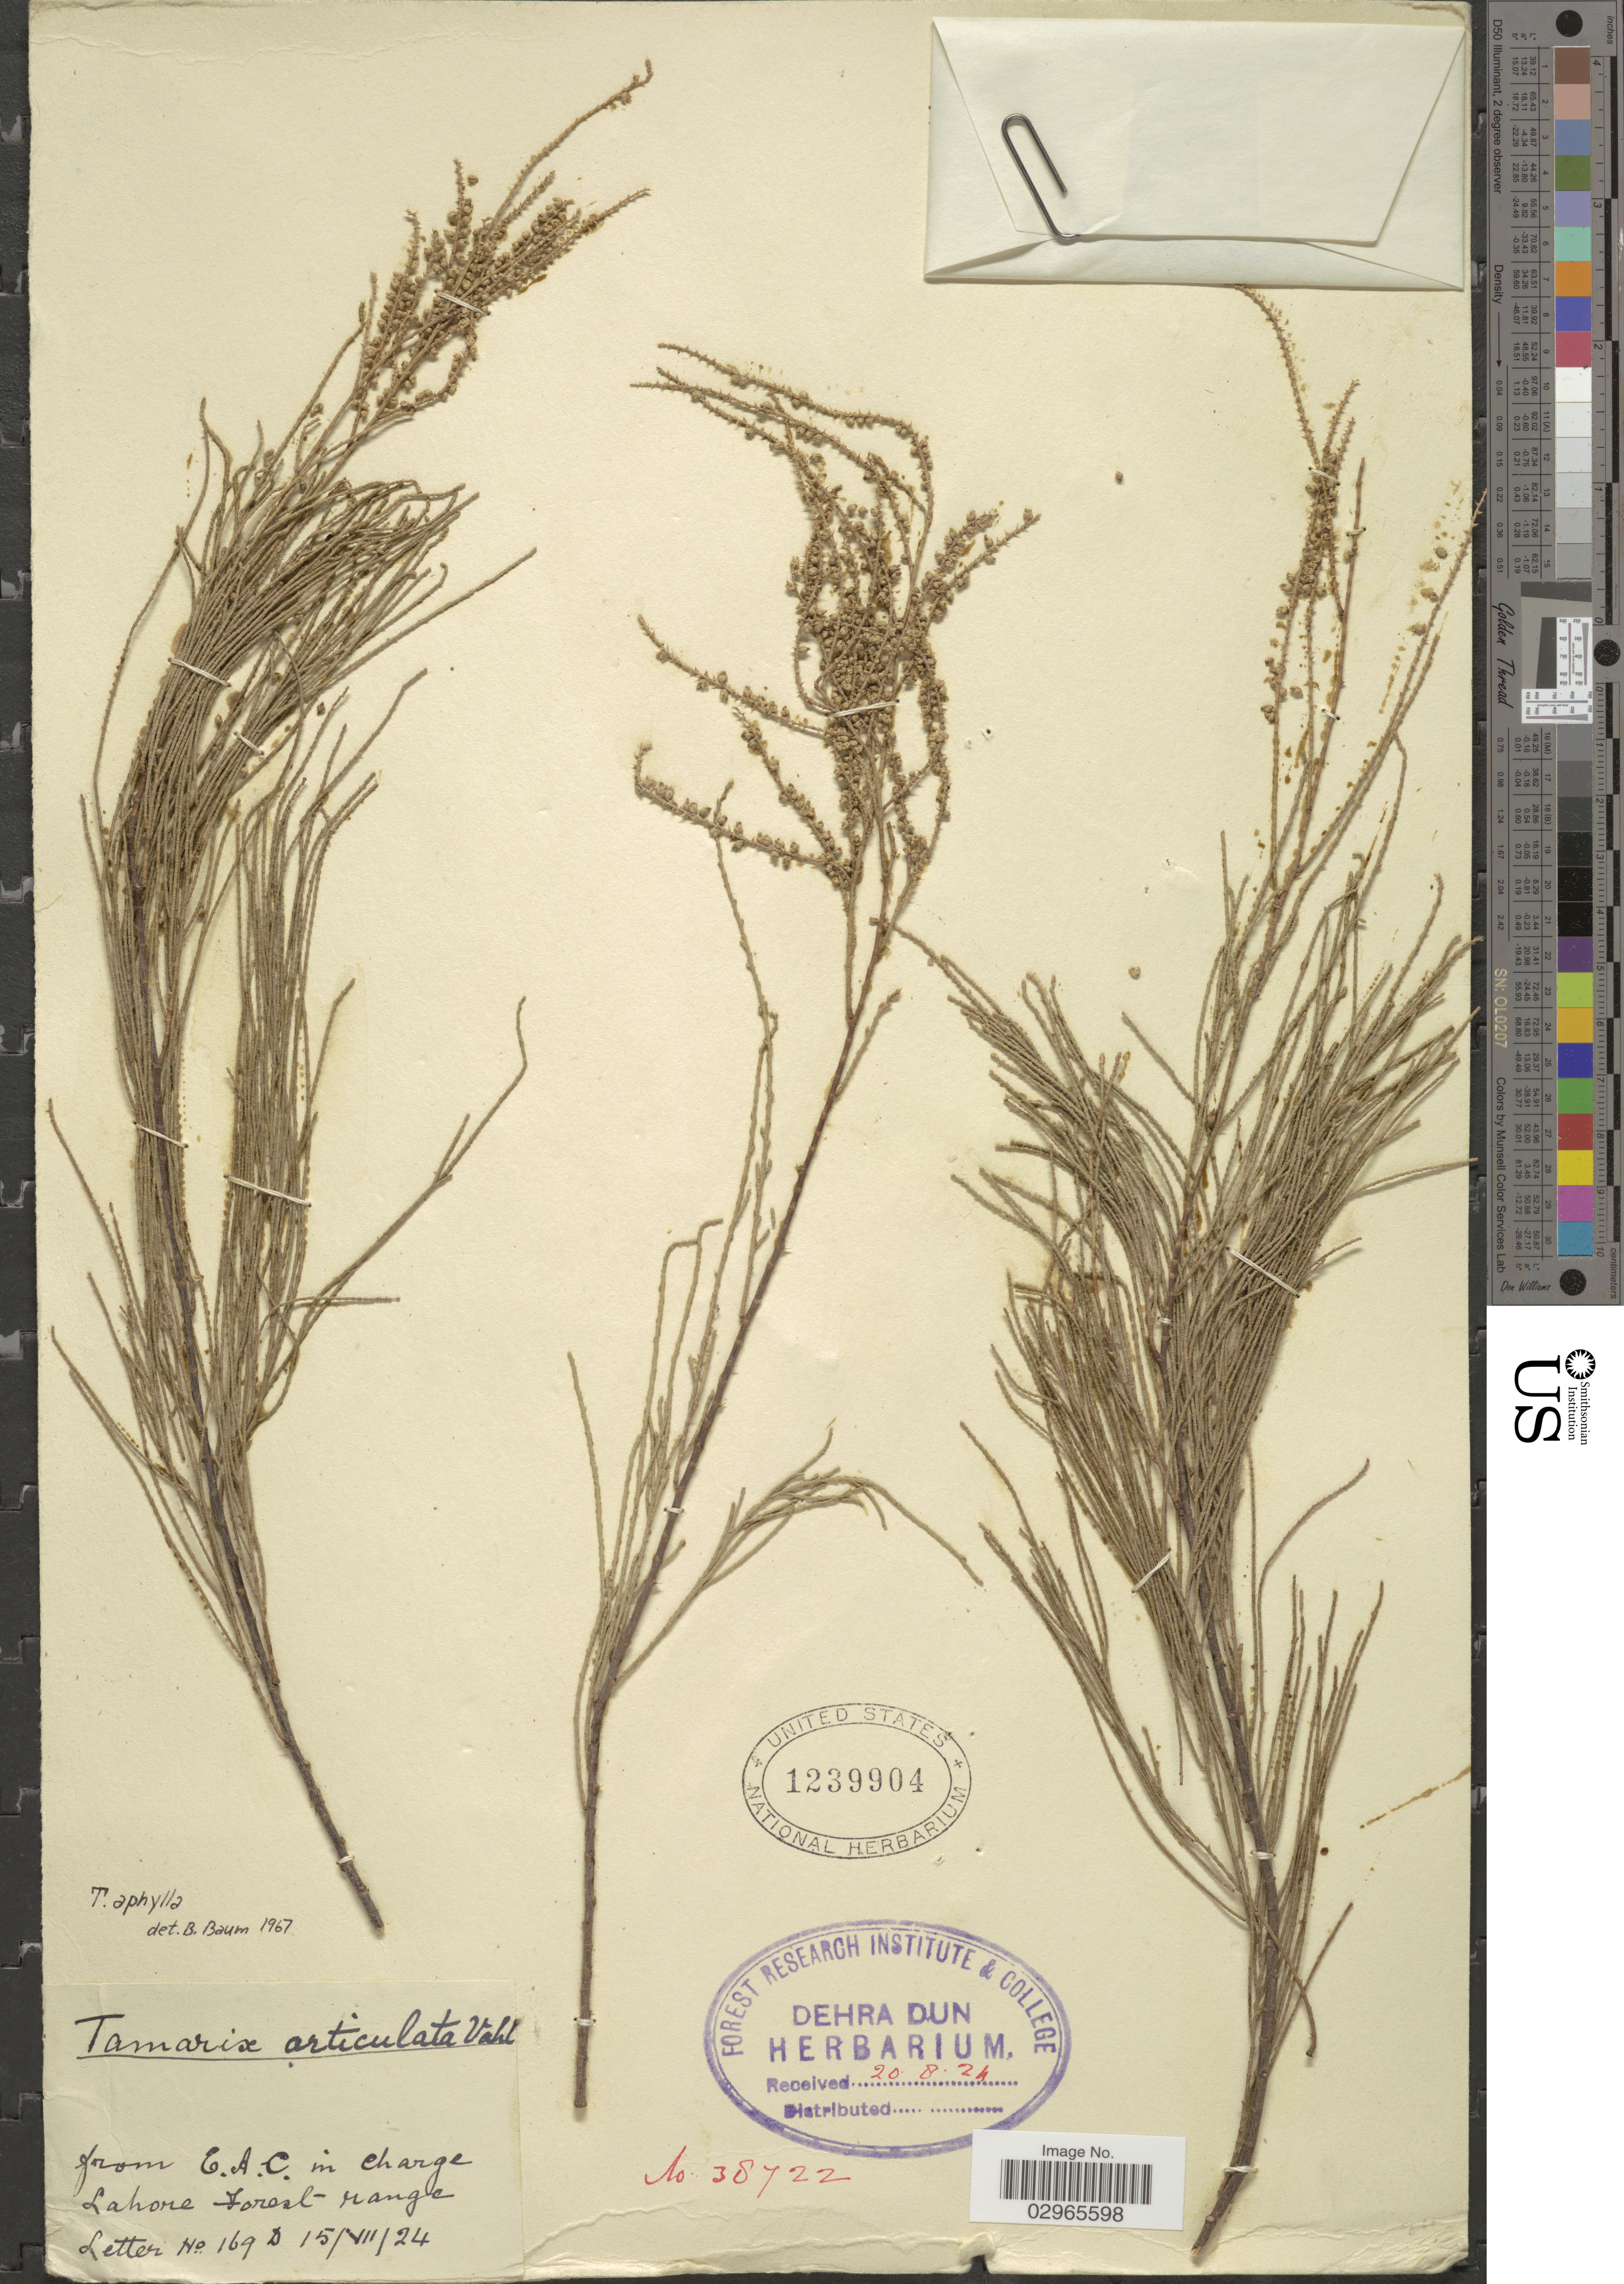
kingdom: Plantae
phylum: Tracheophyta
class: Magnoliopsida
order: Caryophyllales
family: Tamaricaceae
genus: Tamarix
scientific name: Tamarix aphylla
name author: (L.) H. Karst.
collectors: Letter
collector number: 169D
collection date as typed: Transcribed d/m/y: 15/7/24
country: Pakistan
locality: Lahore Forest-range.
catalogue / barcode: US 1239904